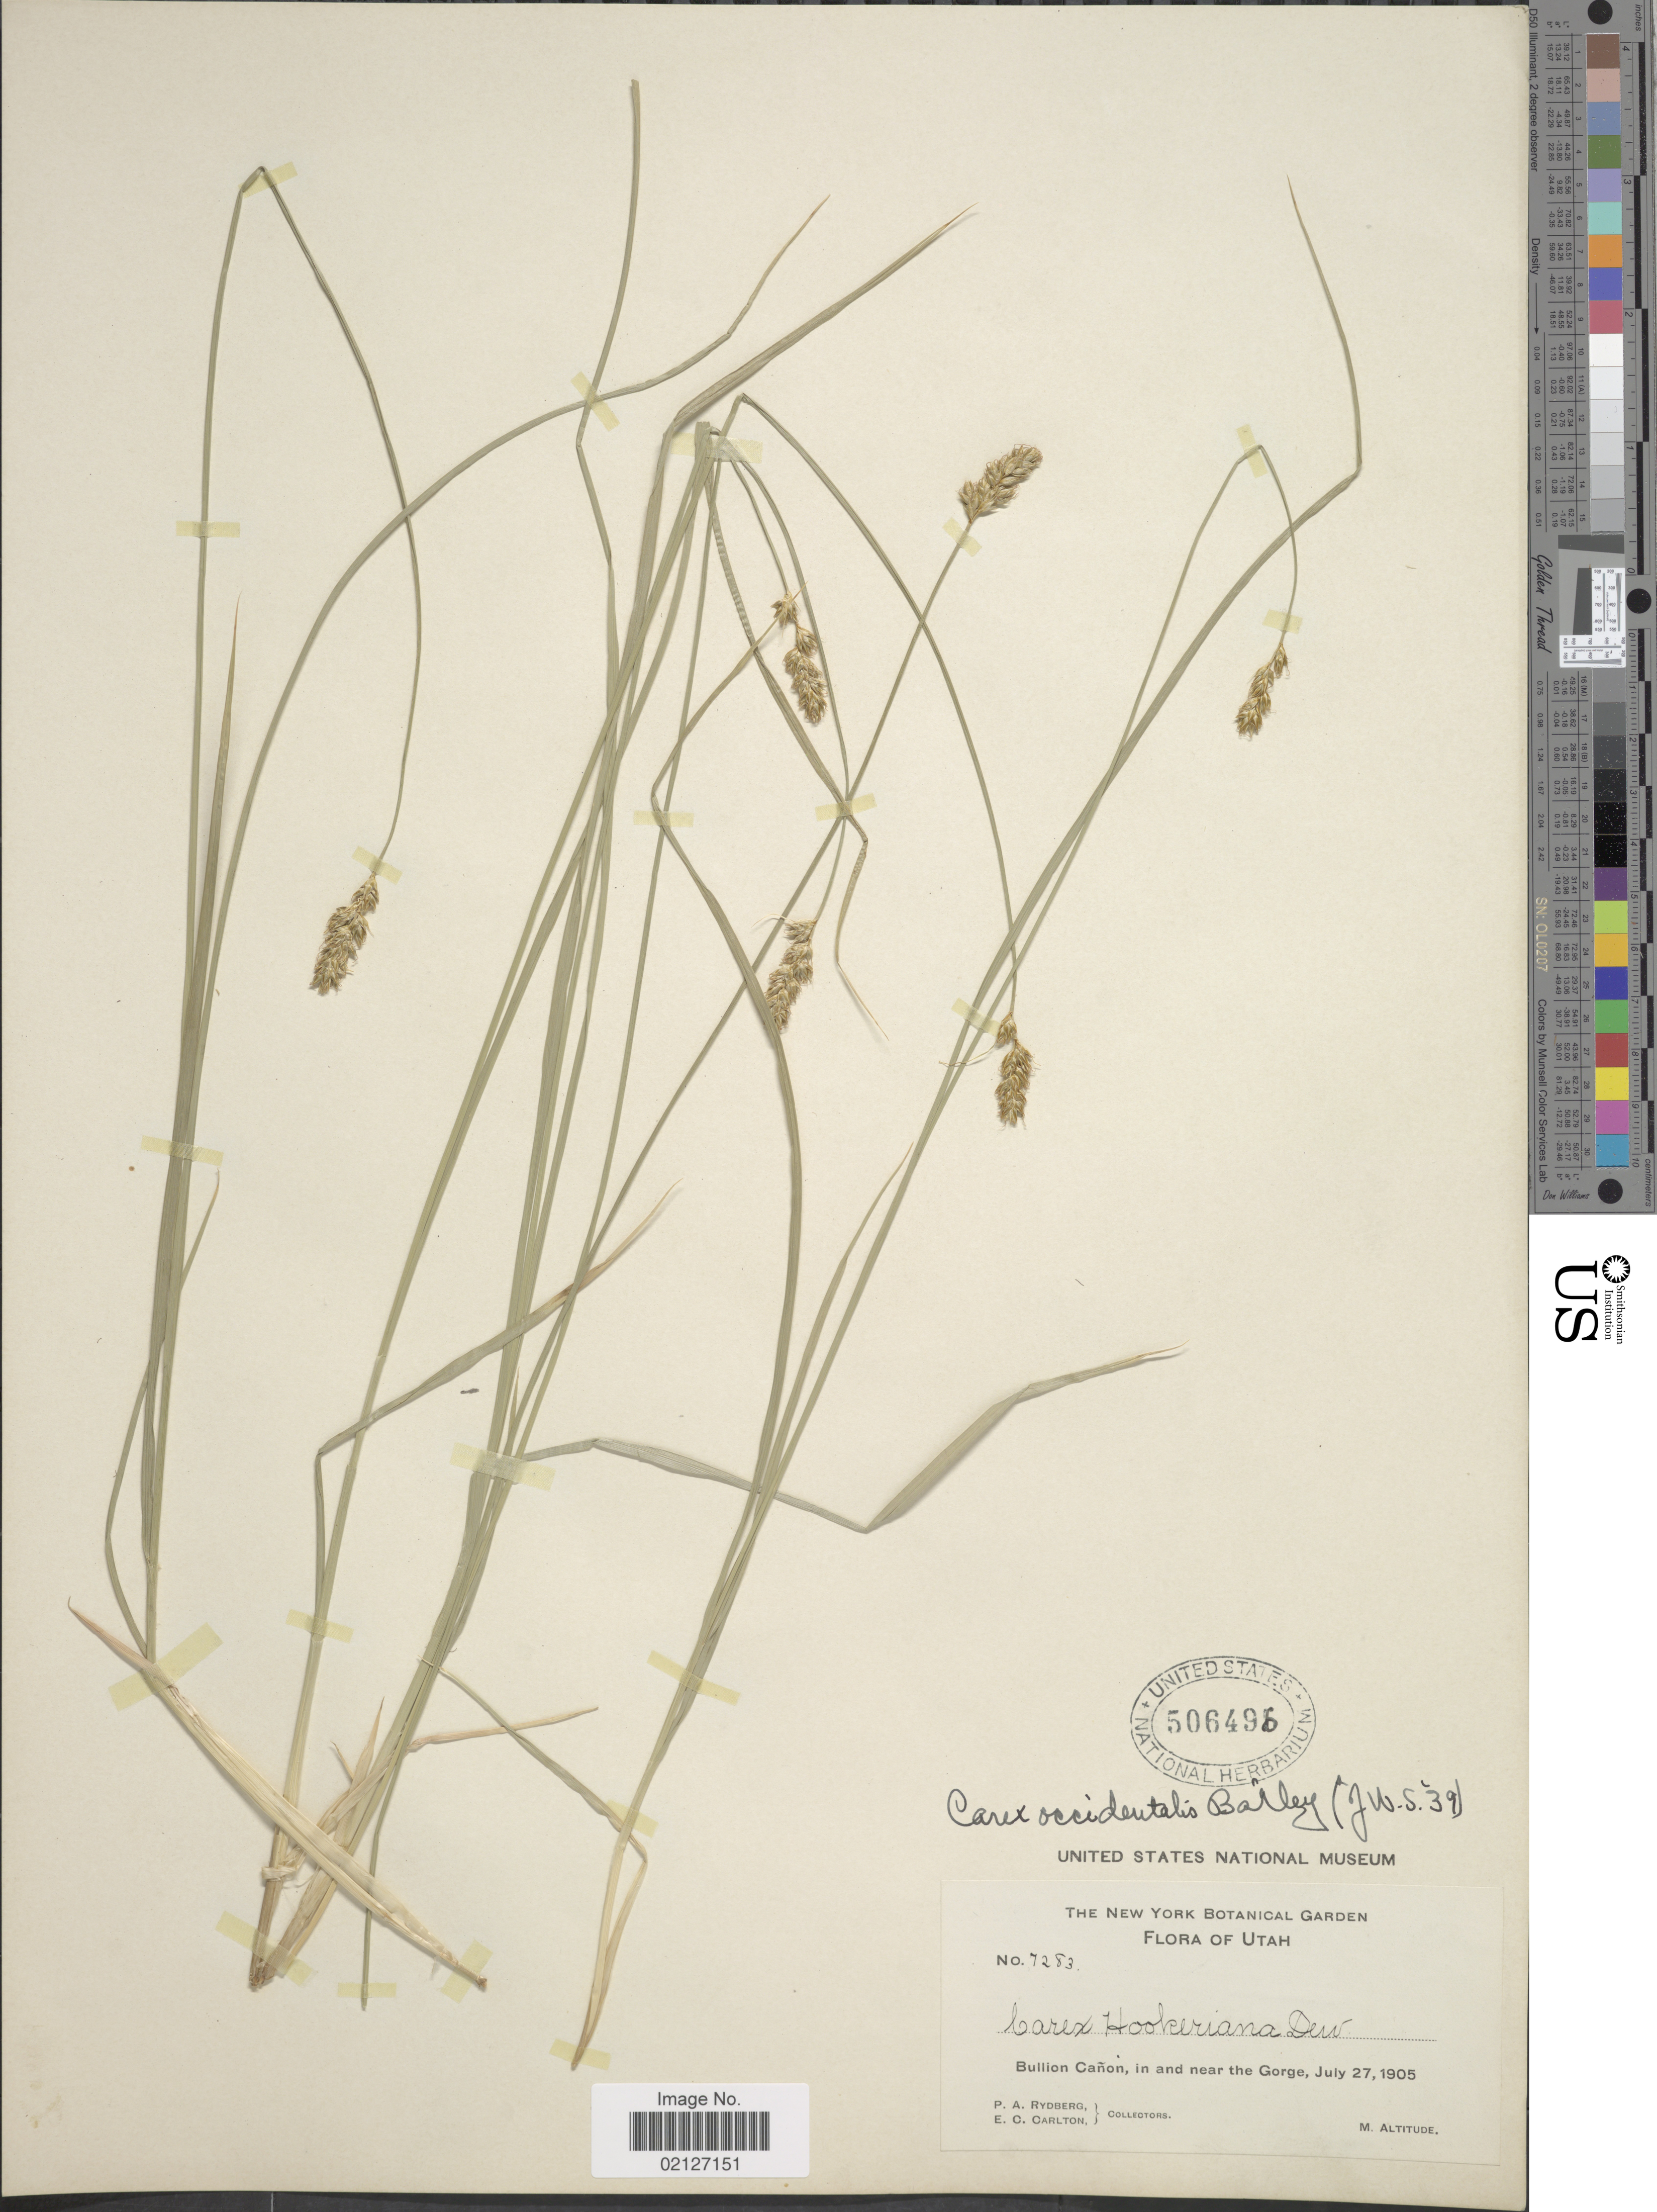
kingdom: Plantae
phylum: Tracheophyta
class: Liliopsida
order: Poales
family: Cyperaceae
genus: Carex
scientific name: Carex occidentalis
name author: L.H. Bailey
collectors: P. A. Rydberg & E. Carlton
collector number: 7283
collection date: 1905-07-27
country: United States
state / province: Utah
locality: Bullion Canon, in and near the Gorge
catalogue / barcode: US 506496